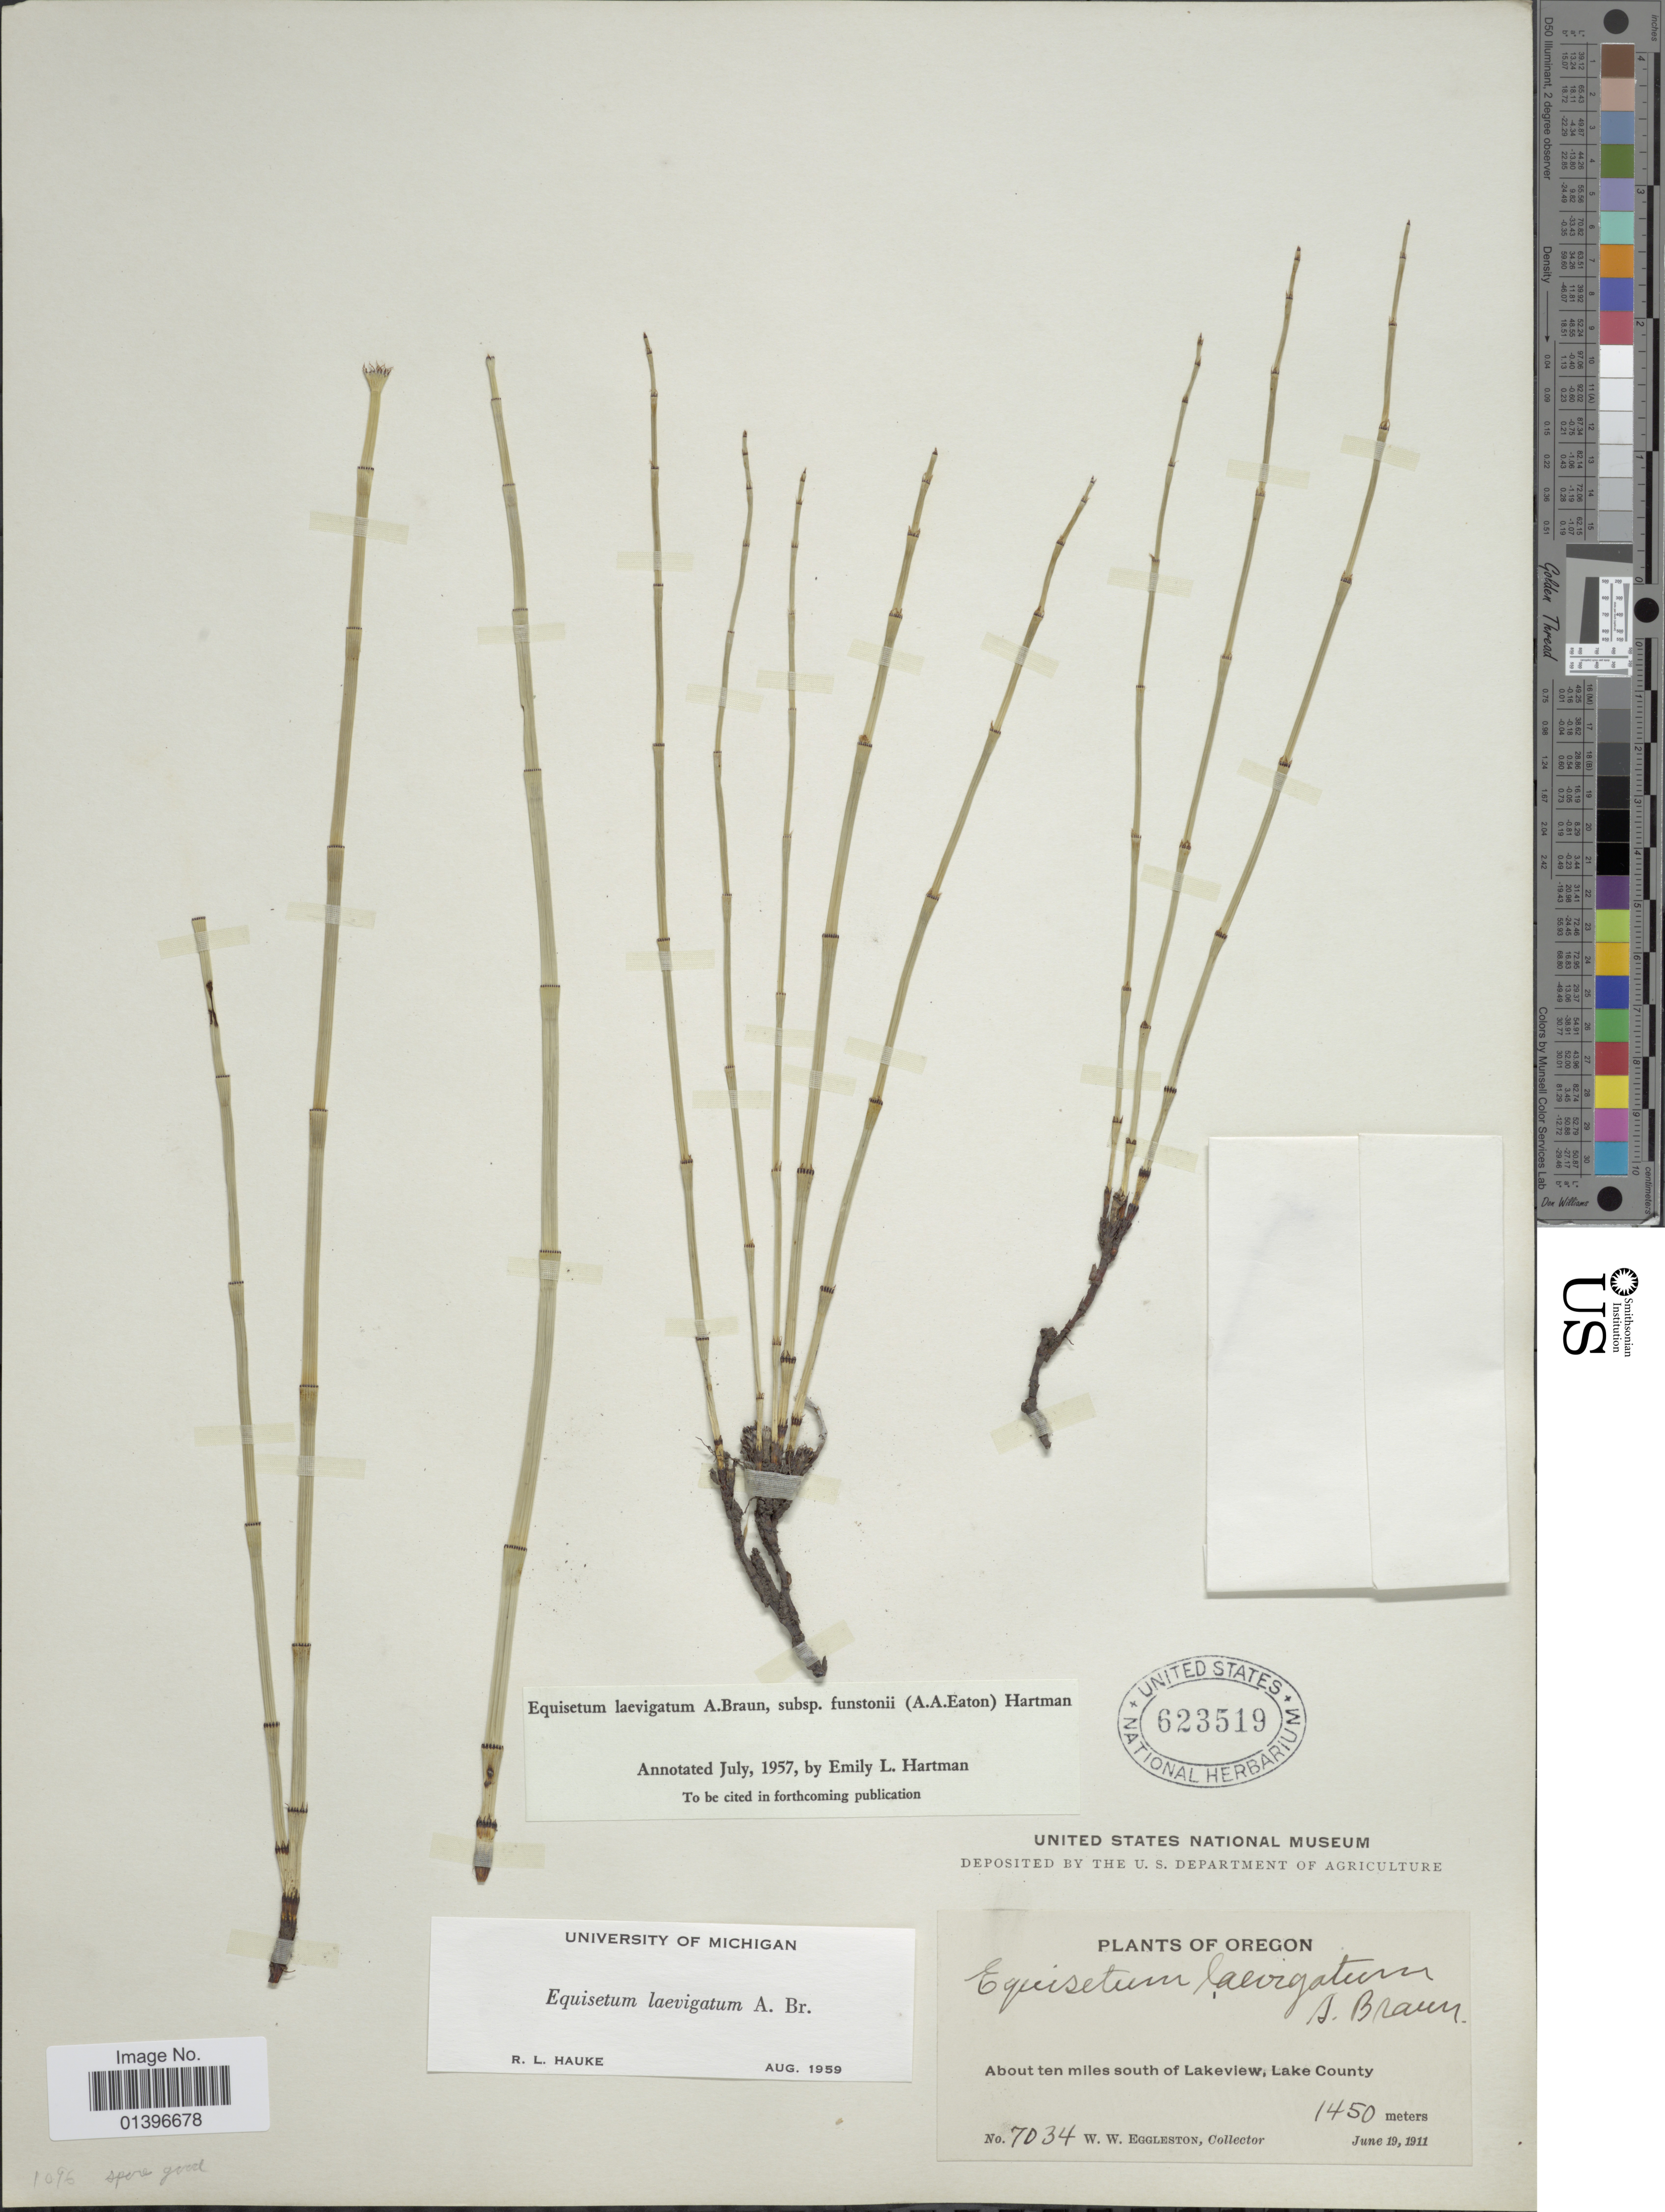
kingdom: Plantae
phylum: Tracheophyta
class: Polypodiopsida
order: Equisetales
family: Equisetaceae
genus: Equisetum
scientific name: Equisetum laevigatum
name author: A. Braun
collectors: W. W. Eggleston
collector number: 7034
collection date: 1911-06-19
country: United States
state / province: Oregon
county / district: Lake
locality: About ten miles south of Lakeview, Lake County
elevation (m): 1450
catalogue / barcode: US 623519